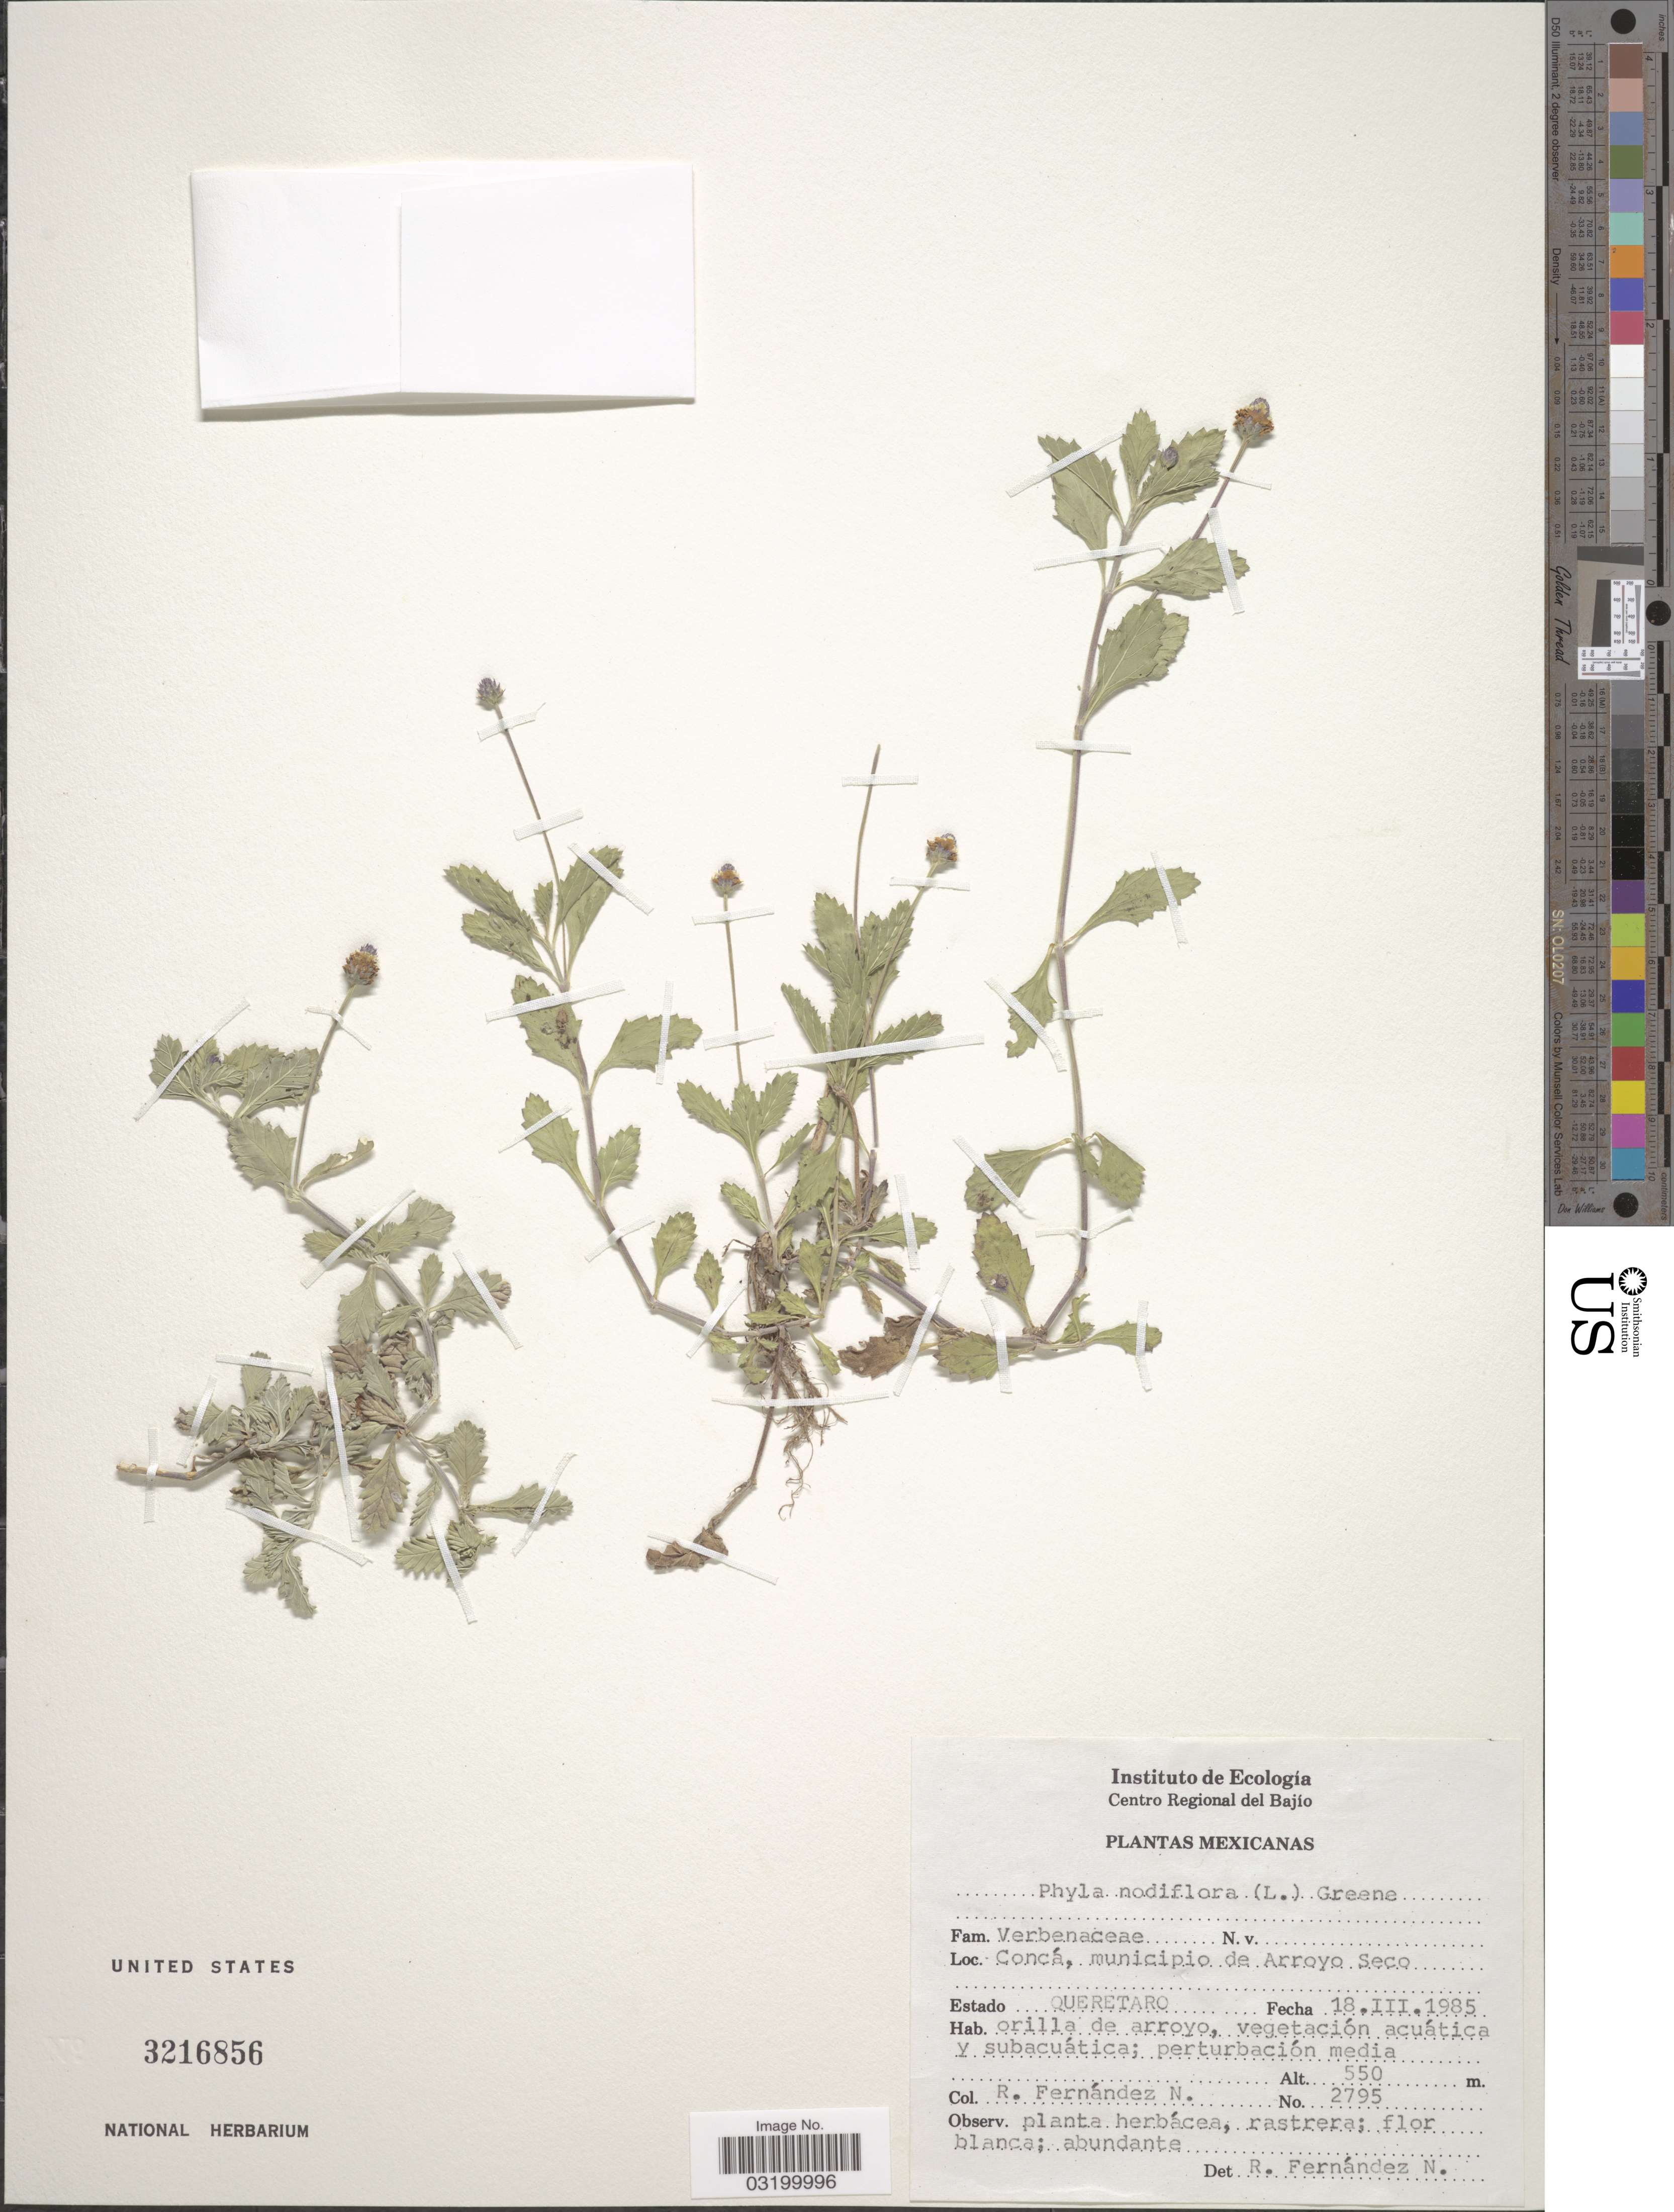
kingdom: Plantae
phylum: Tracheophyta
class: Magnoliopsida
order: Lamiales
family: Verbenaceae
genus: Phyla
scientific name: Phyla nodiflora var. nodiflora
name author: (L.) Greene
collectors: R. Fernández Nava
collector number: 2795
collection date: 1985-03-18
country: Mexico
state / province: Querétaro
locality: Concá, municipio de Arroyo Seco.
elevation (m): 550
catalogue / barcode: US 3216856